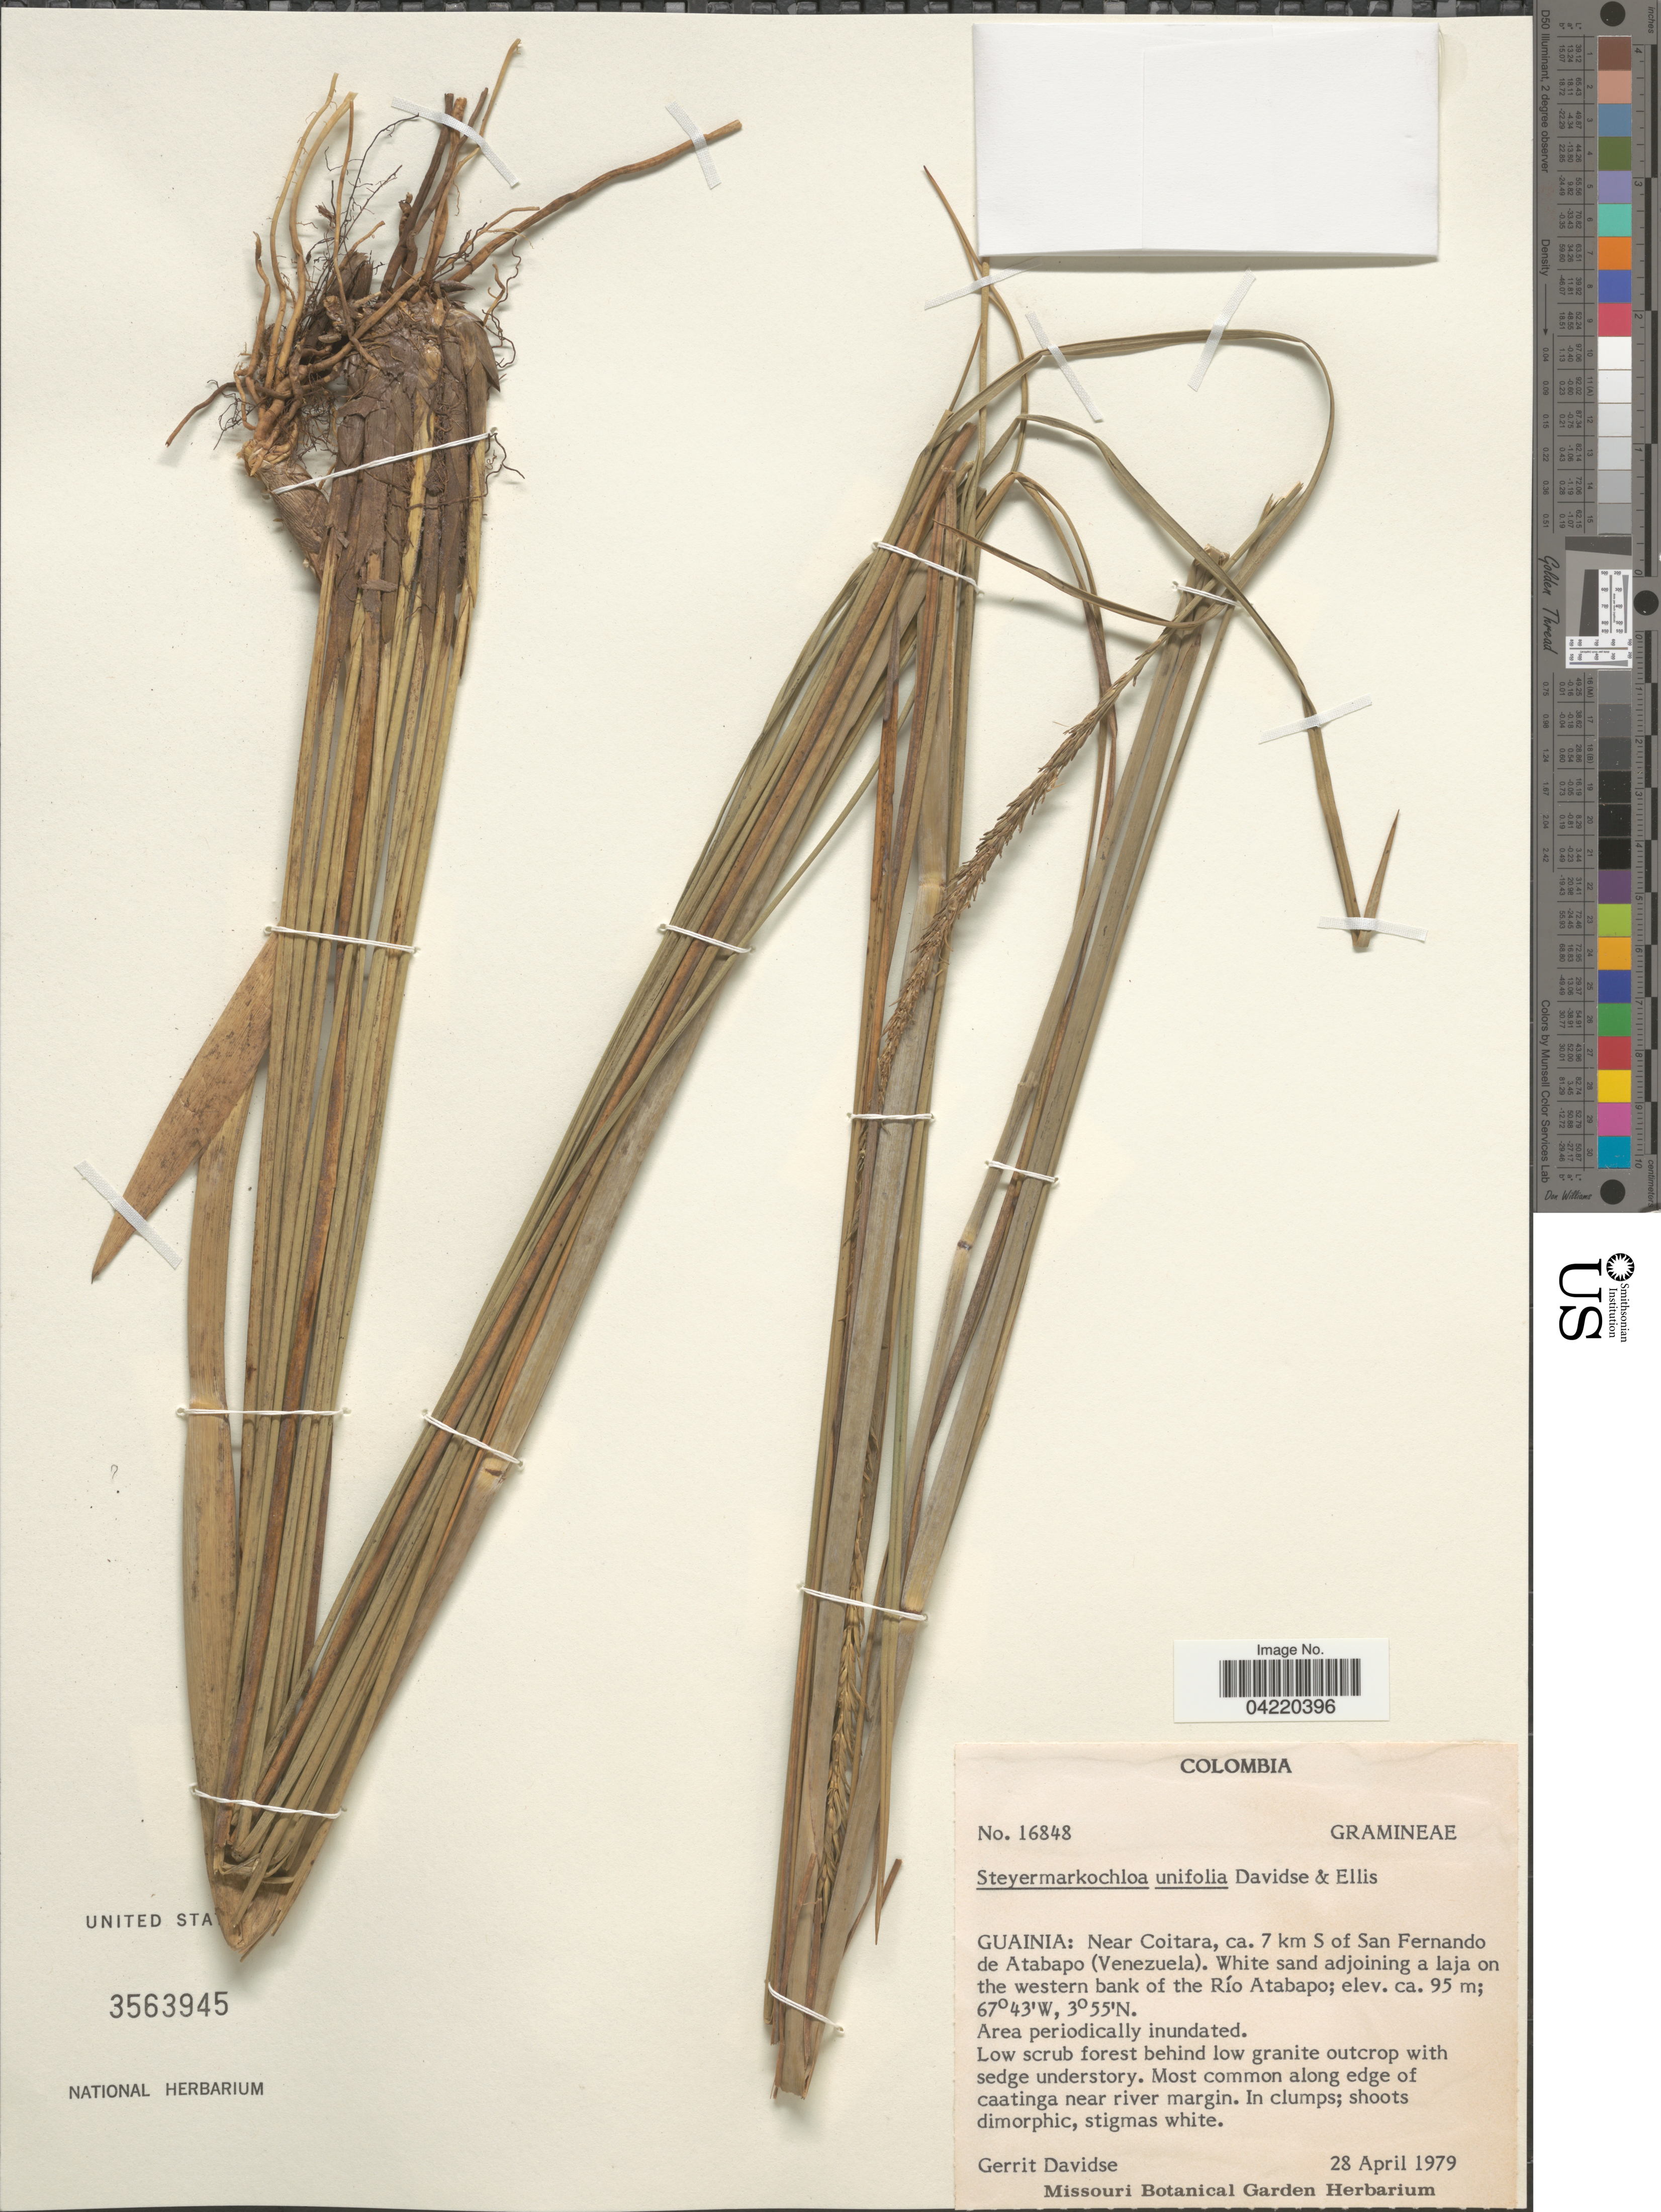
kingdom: Plantae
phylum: Tracheophyta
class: Liliopsida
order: Poales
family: Poaceae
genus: Steyermarkochloa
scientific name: Steyermarkochloa angustifolia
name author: (Spreng.) Judz.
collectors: G. Davidse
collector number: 16848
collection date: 1979-04-28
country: Colombia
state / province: Guainía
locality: Near Coitara, ca. 7 km S of San Fernando de Atabapo (Venezuela). White sand adjoining a laja on the western bank of the Río Atabapo.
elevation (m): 95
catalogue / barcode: US 3563945